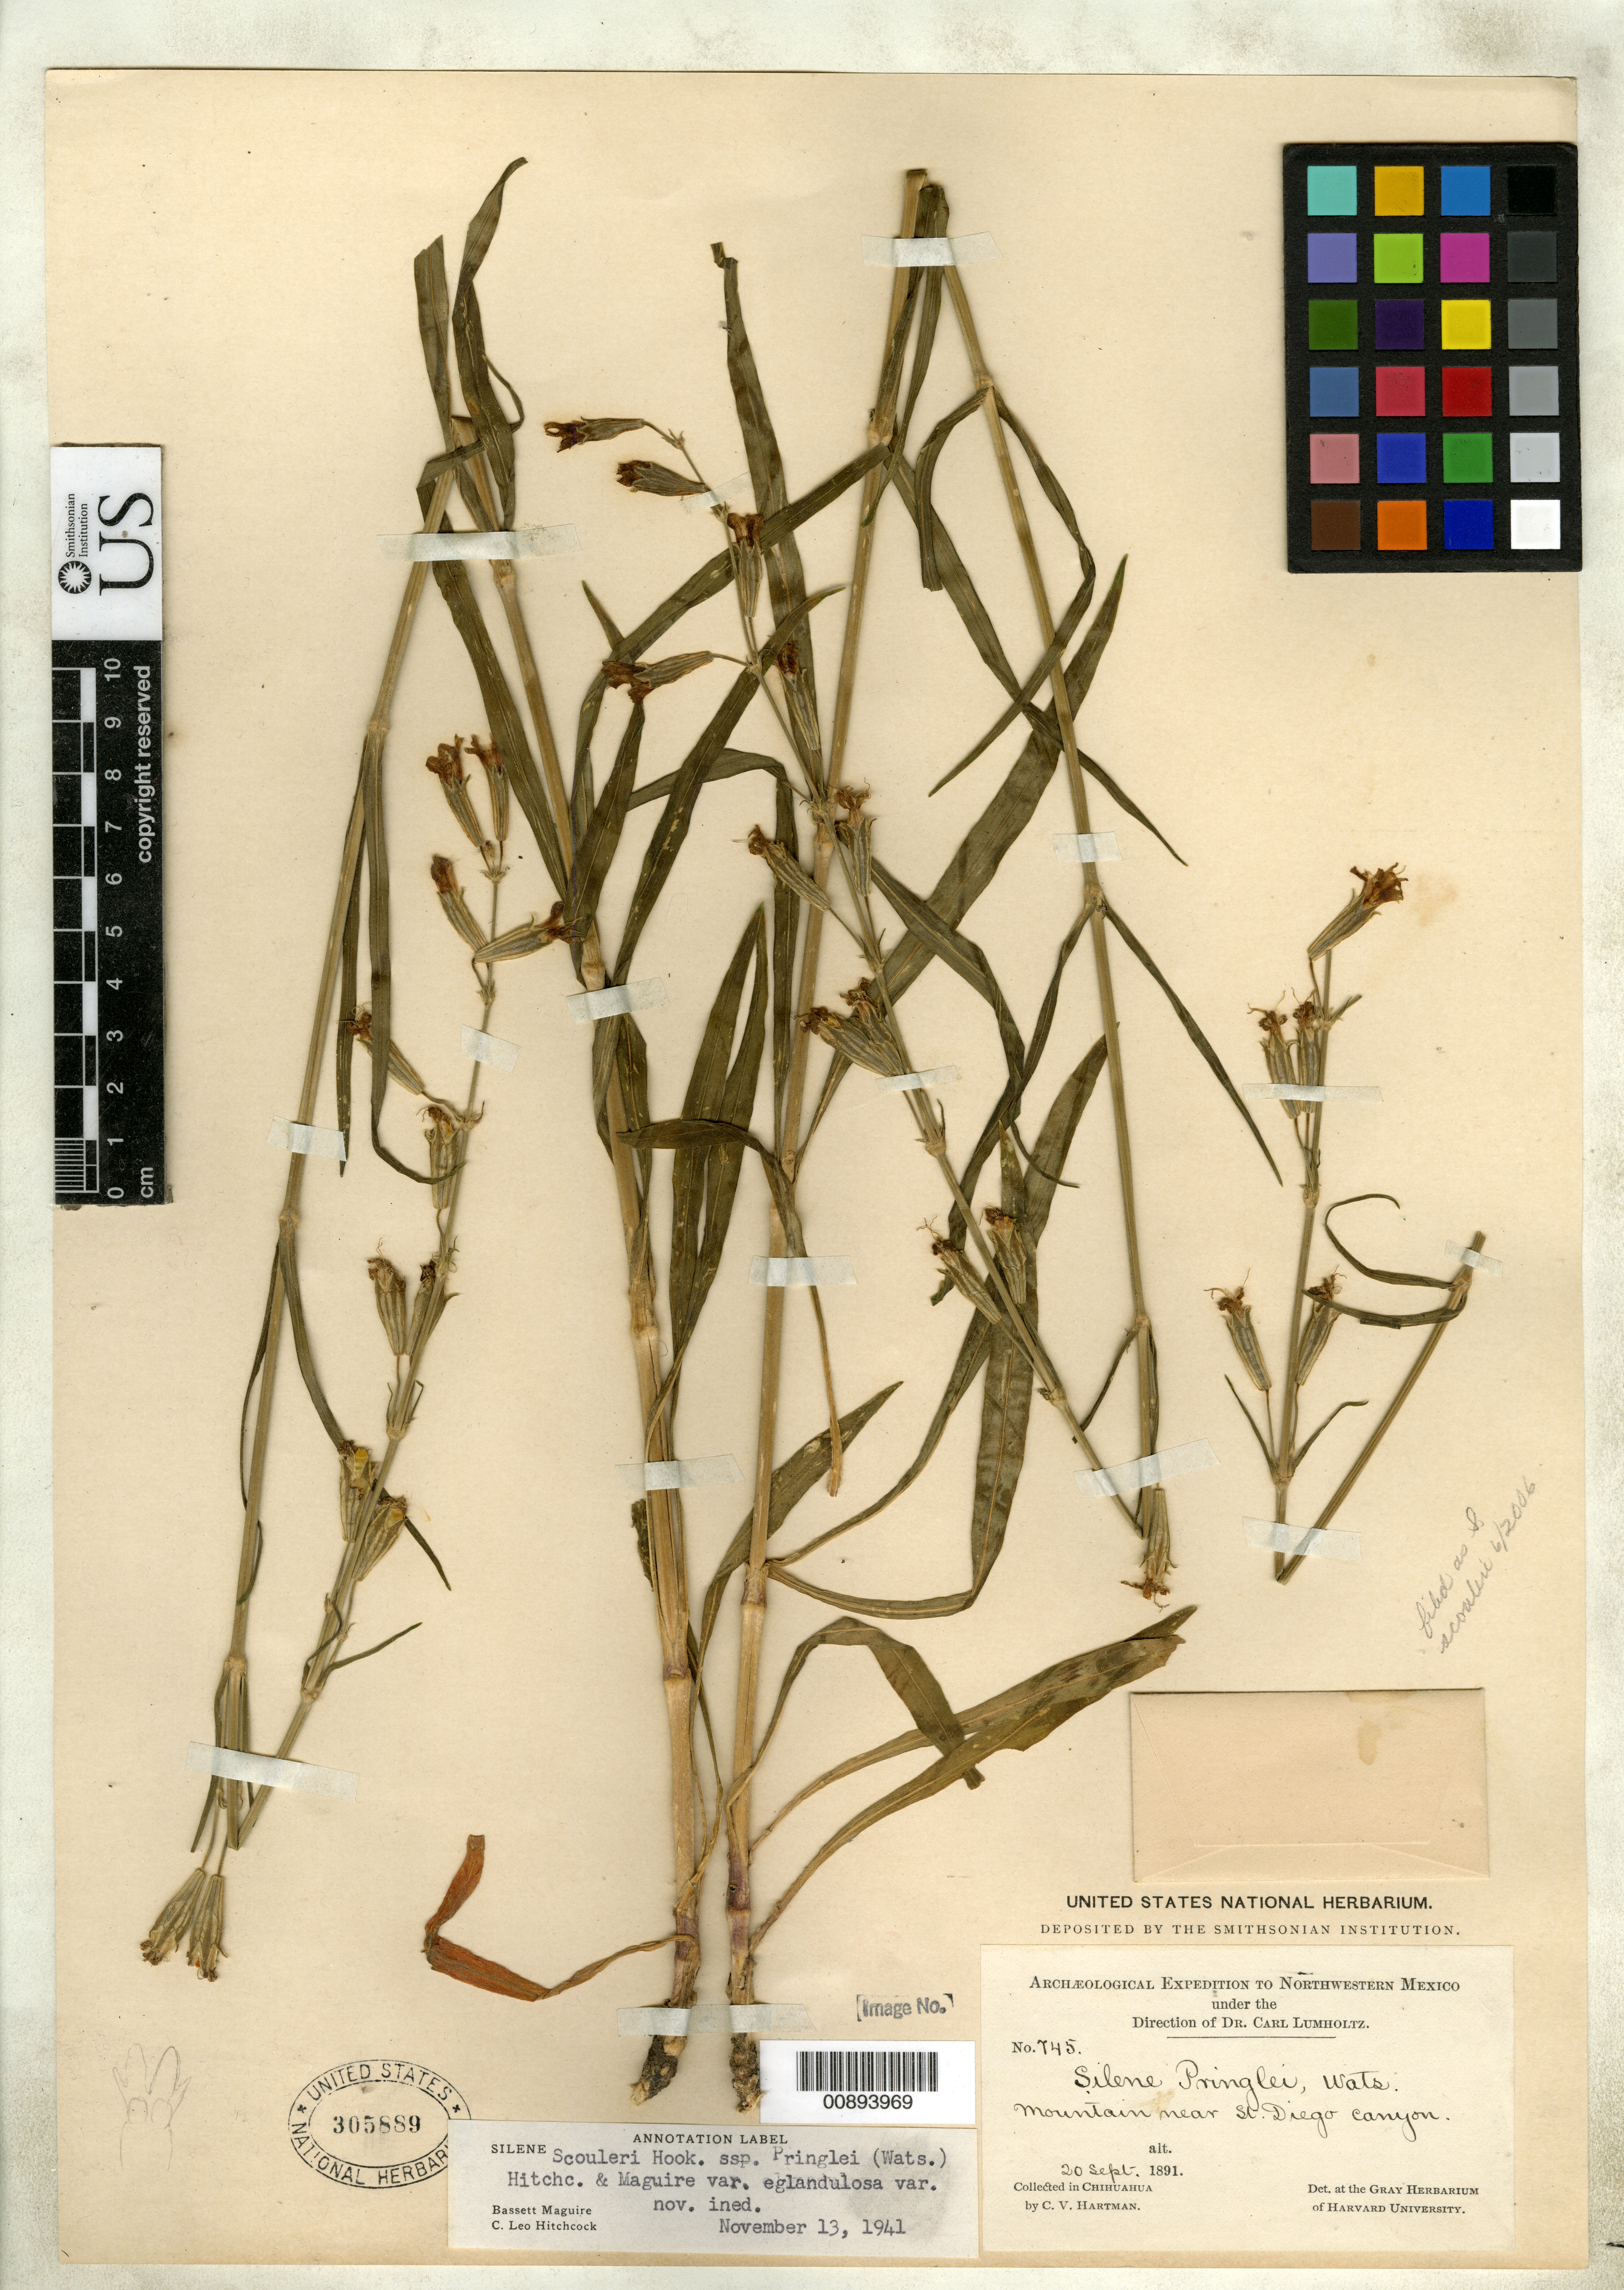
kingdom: Plantae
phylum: Tracheophyta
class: Magnoliopsida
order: Caryophyllales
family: Caryophyllaceae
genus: Silene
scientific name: Silene scouleri var. eglandulosa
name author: C.L. Hitchc. & Maguire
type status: Isotype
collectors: C. V. Hartman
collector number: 745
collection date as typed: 20 Sep 1891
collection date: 1891-09-20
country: Mexico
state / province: Chihuahua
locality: Mountain near St. Diego canyon.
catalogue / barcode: US 305889